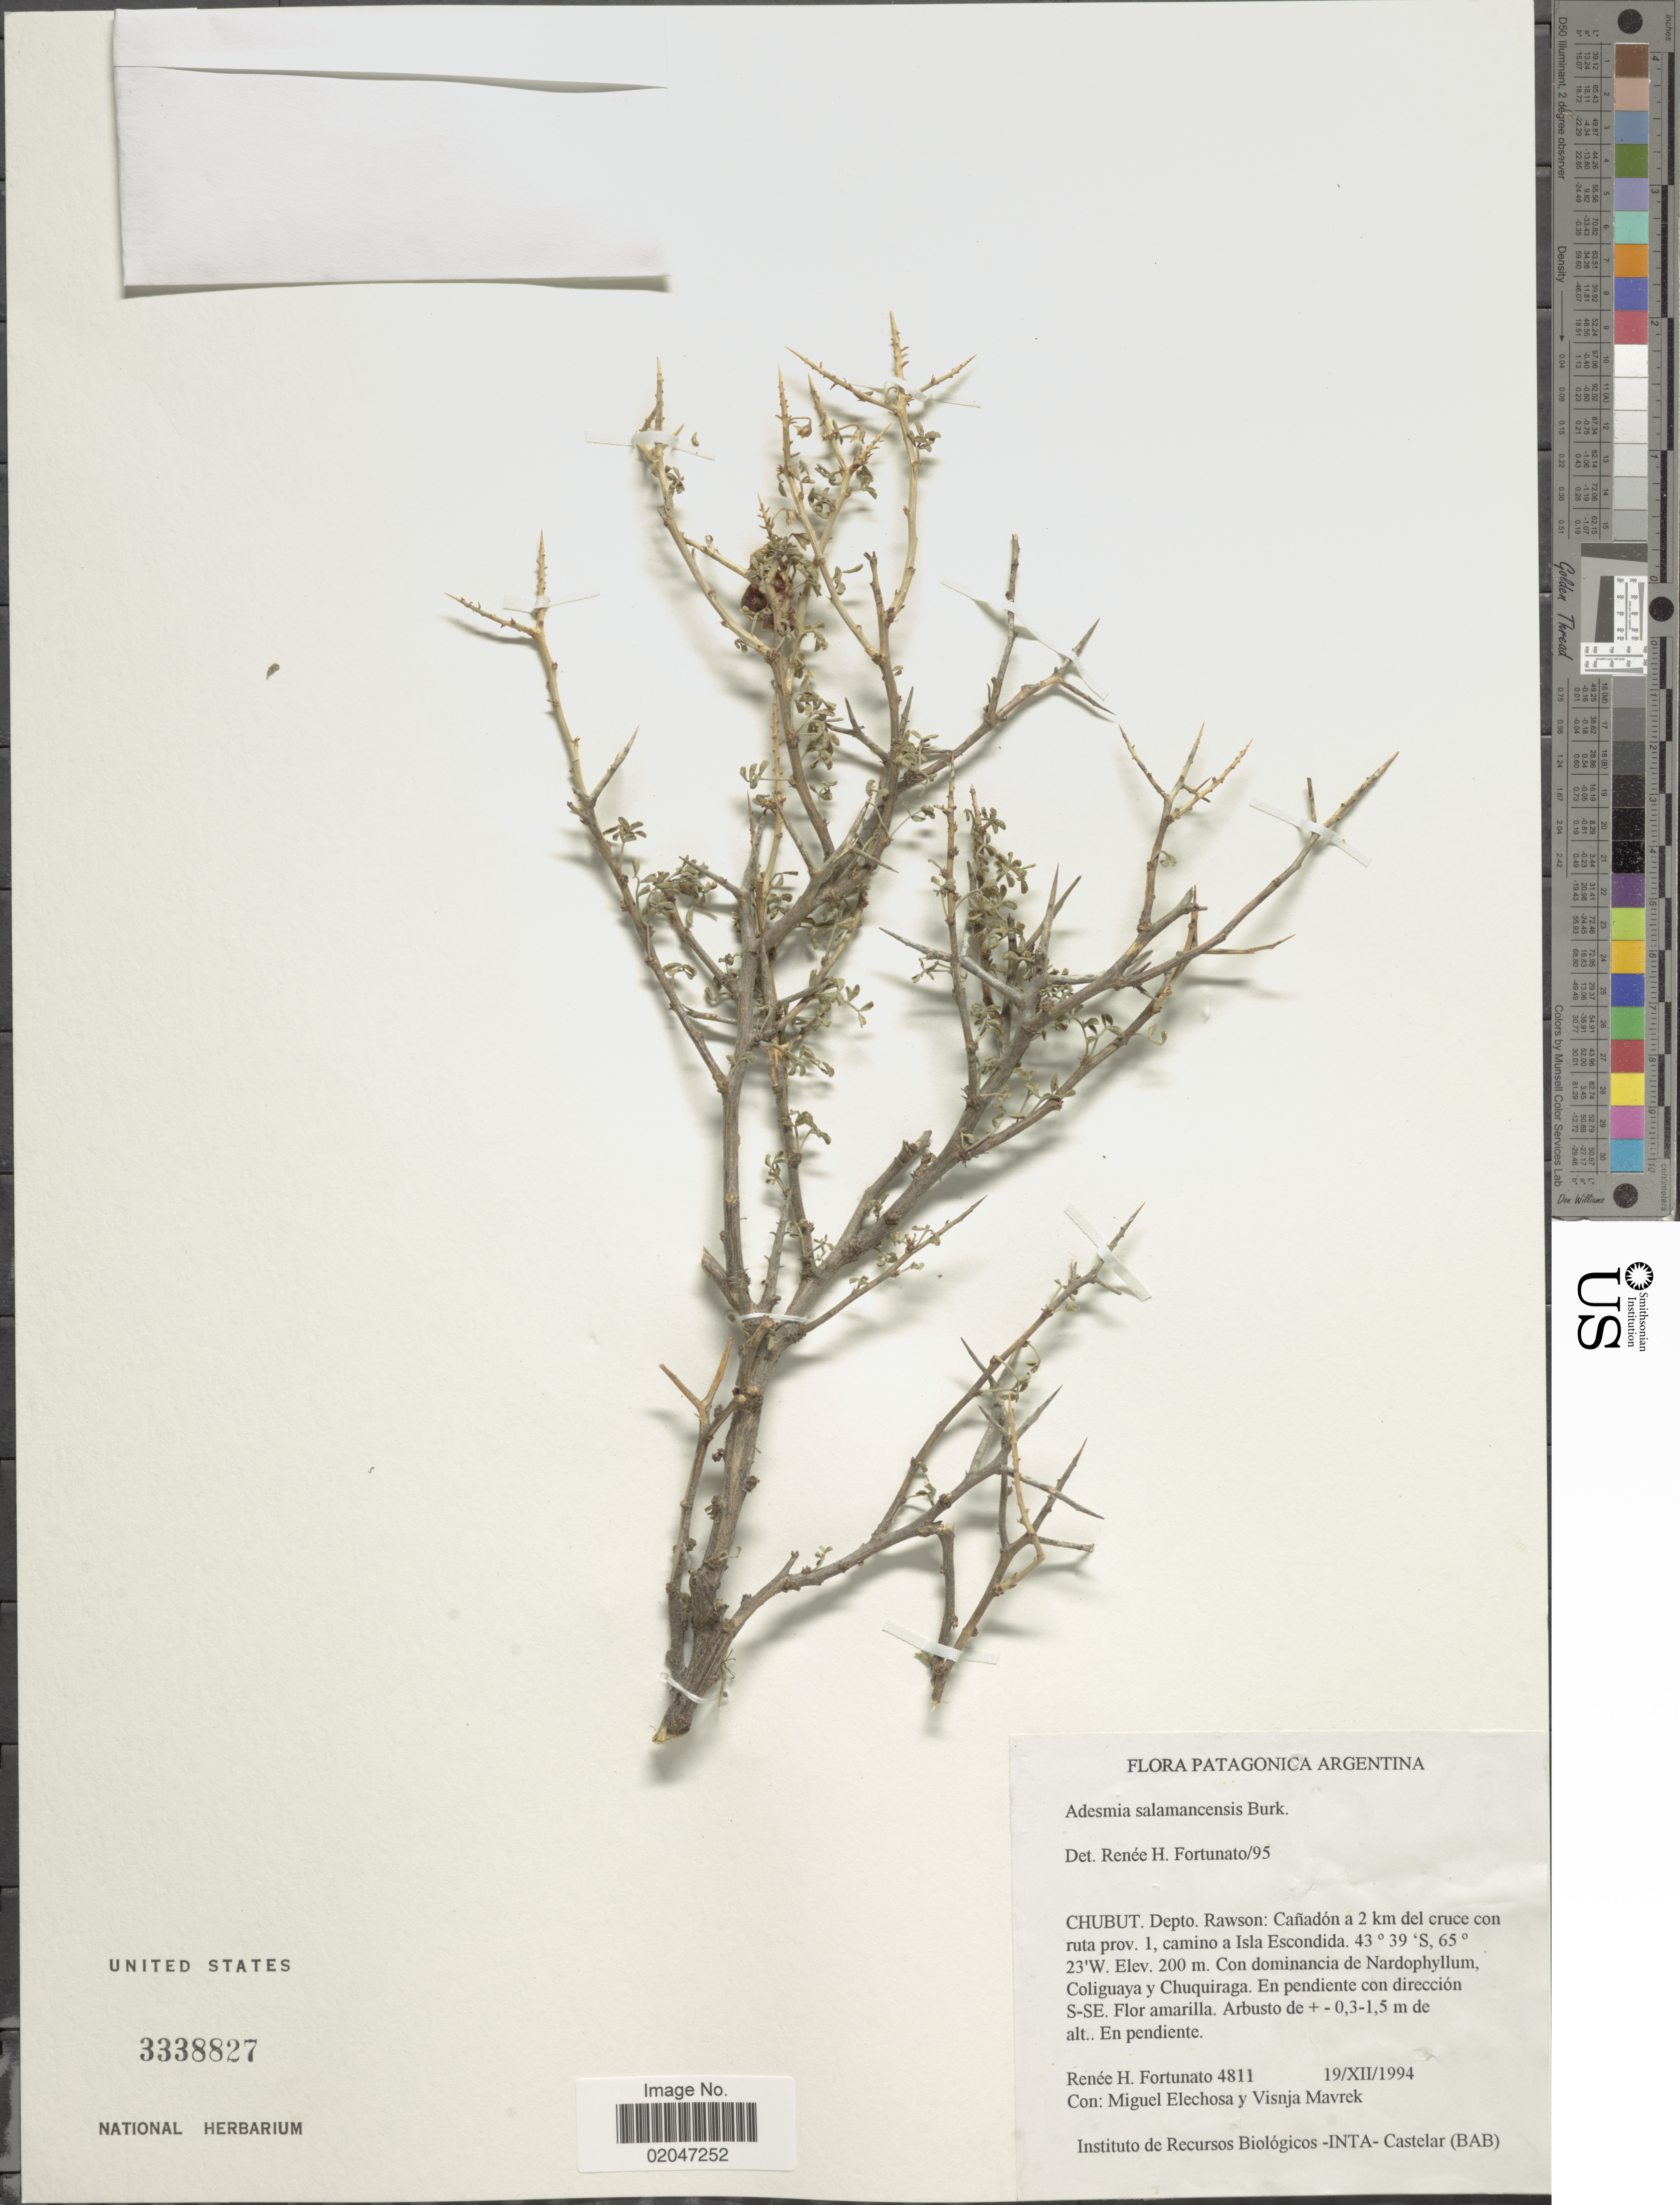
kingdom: Plantae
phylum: Tracheophyta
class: Magnoliopsida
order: Fabales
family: Fabaceae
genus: Adesmia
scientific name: Adesmia salamancensis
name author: Burkart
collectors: R. H. Fortunato, M. Elechosa & V. Mavrek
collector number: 4811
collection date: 1994-12-19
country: Argentina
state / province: Chubut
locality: Chubut. Depto Rawson: Cañadón a 2 km del cruce con ruta prov. 1, camino a Isla Escondida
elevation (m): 200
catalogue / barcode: US 3338827